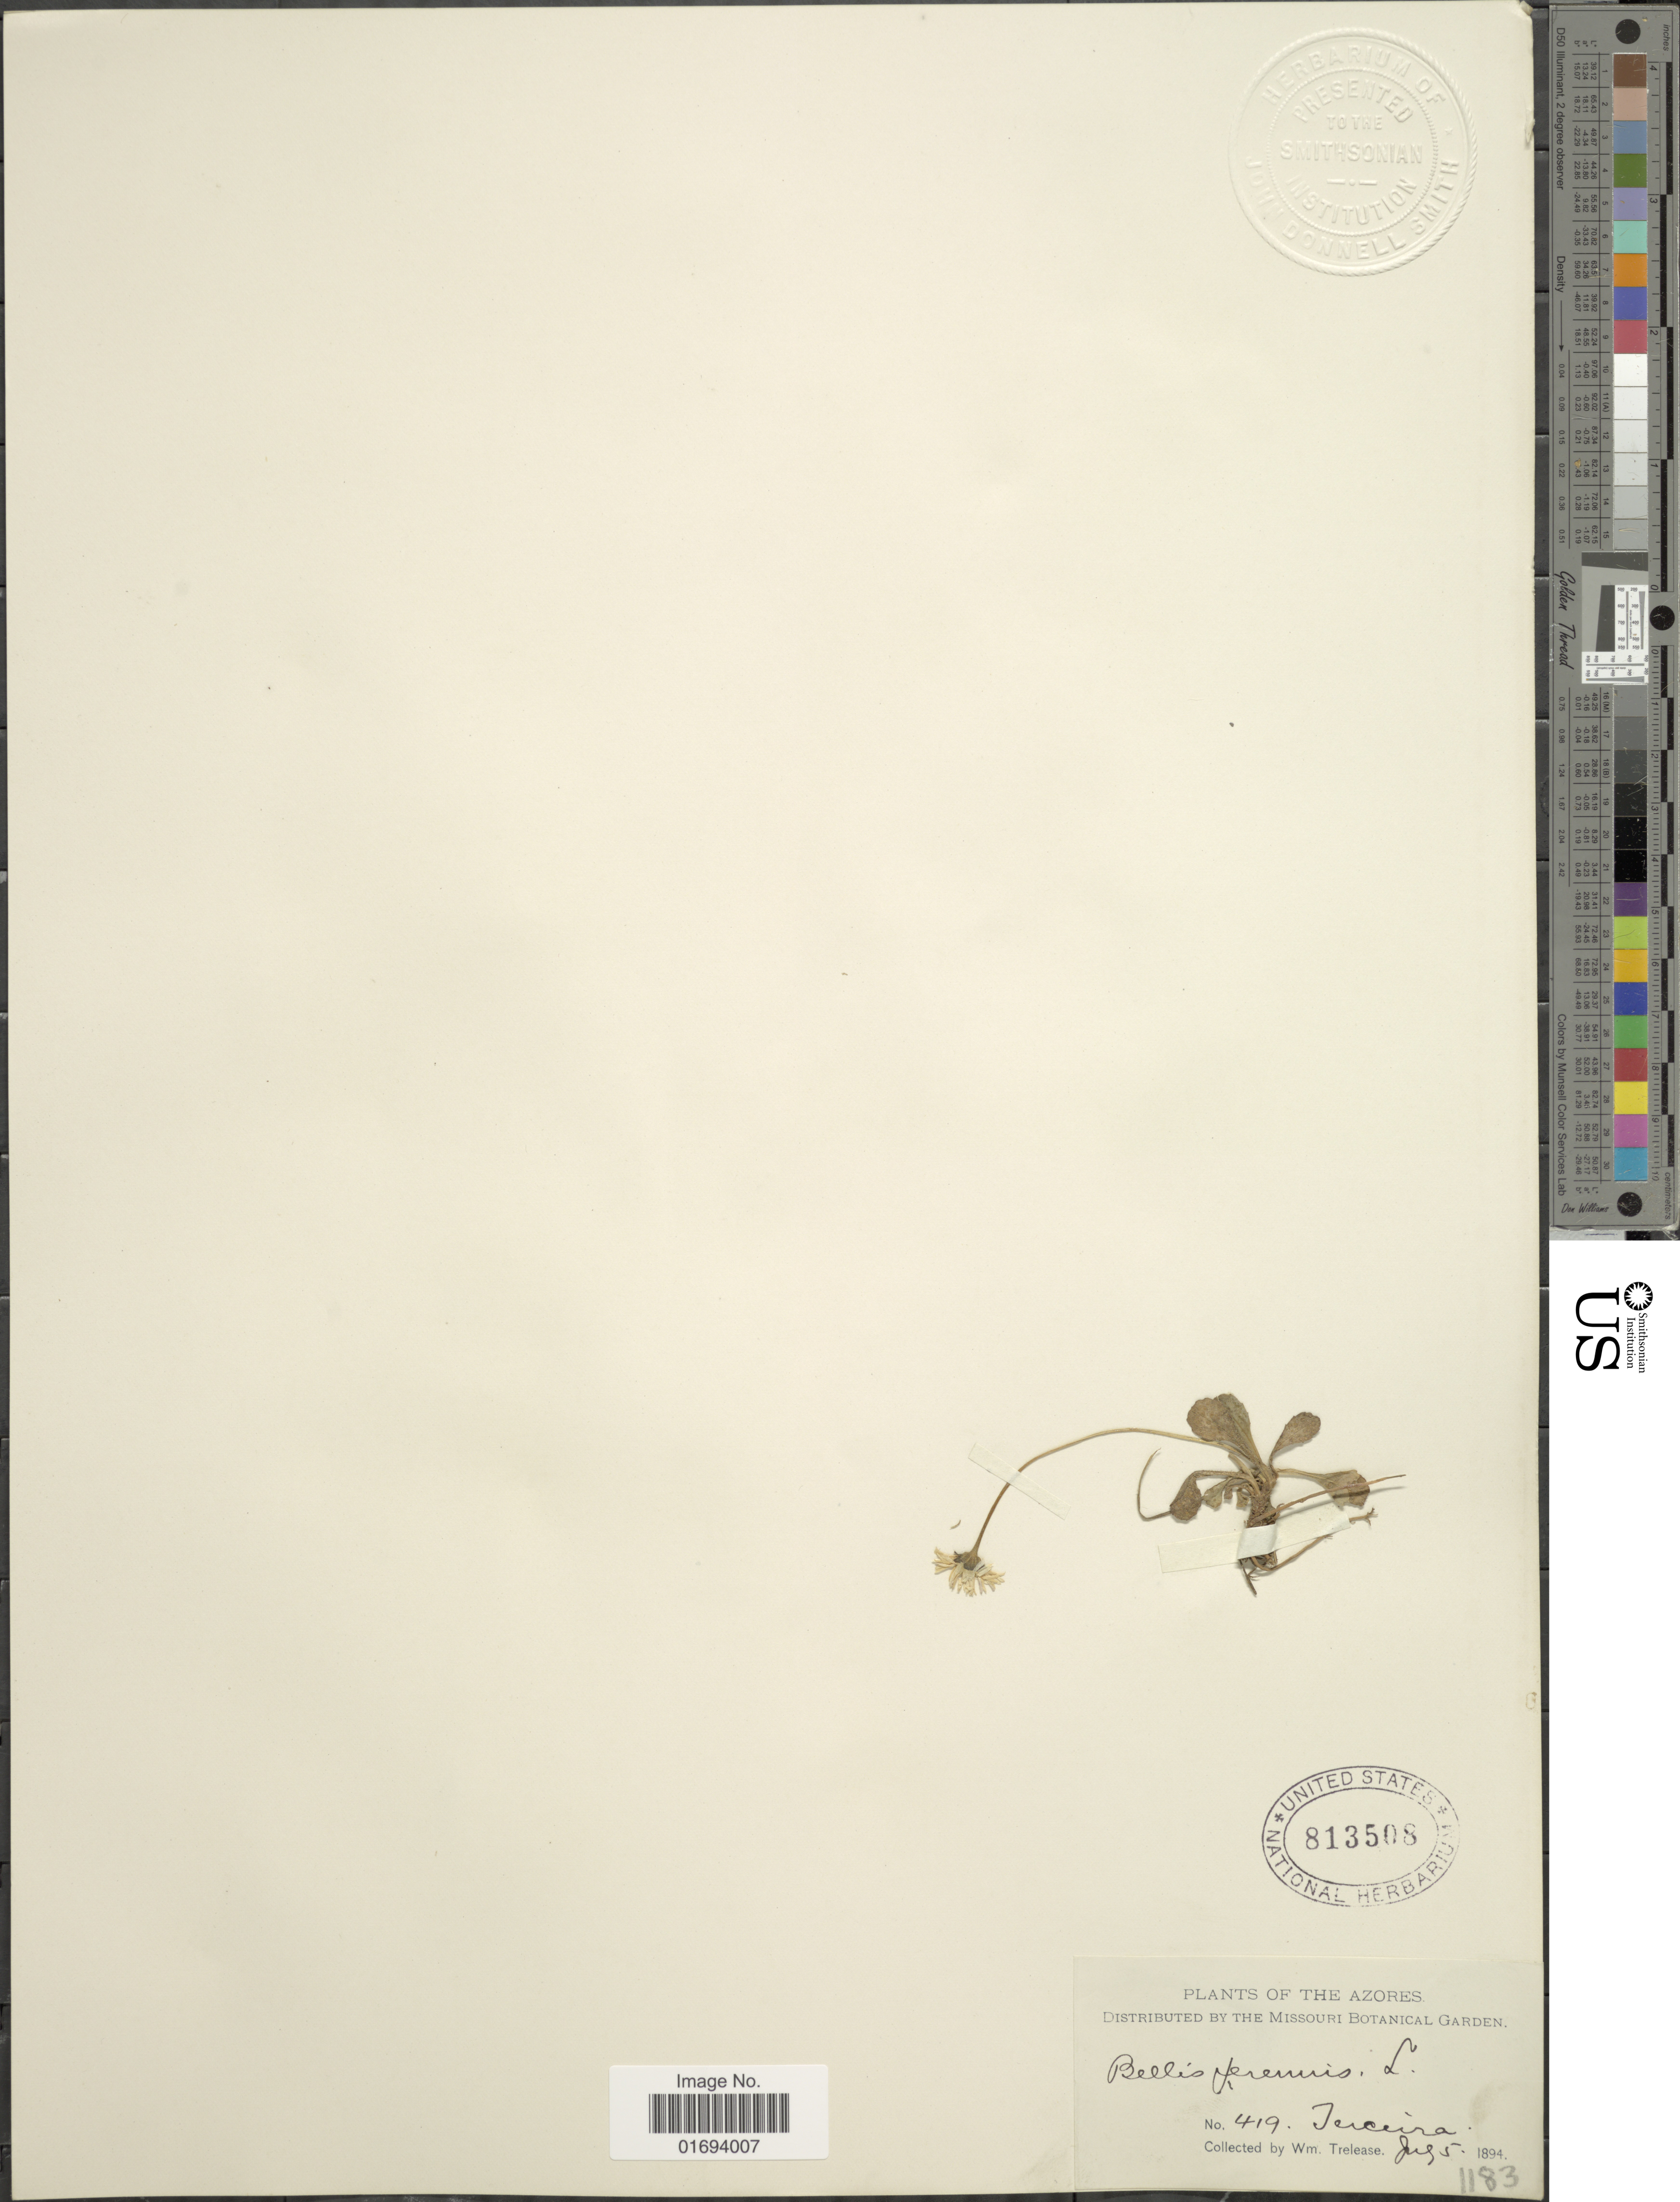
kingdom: Plantae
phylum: Tracheophyta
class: Magnoliopsida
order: Asterales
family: Asteraceae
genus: Bellis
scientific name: Bellis perennis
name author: L.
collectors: W. Trelease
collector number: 419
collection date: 1894-07-05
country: Portugal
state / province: Azores (Aut. Reg.)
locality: The Azores. Tucura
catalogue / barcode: US 813508